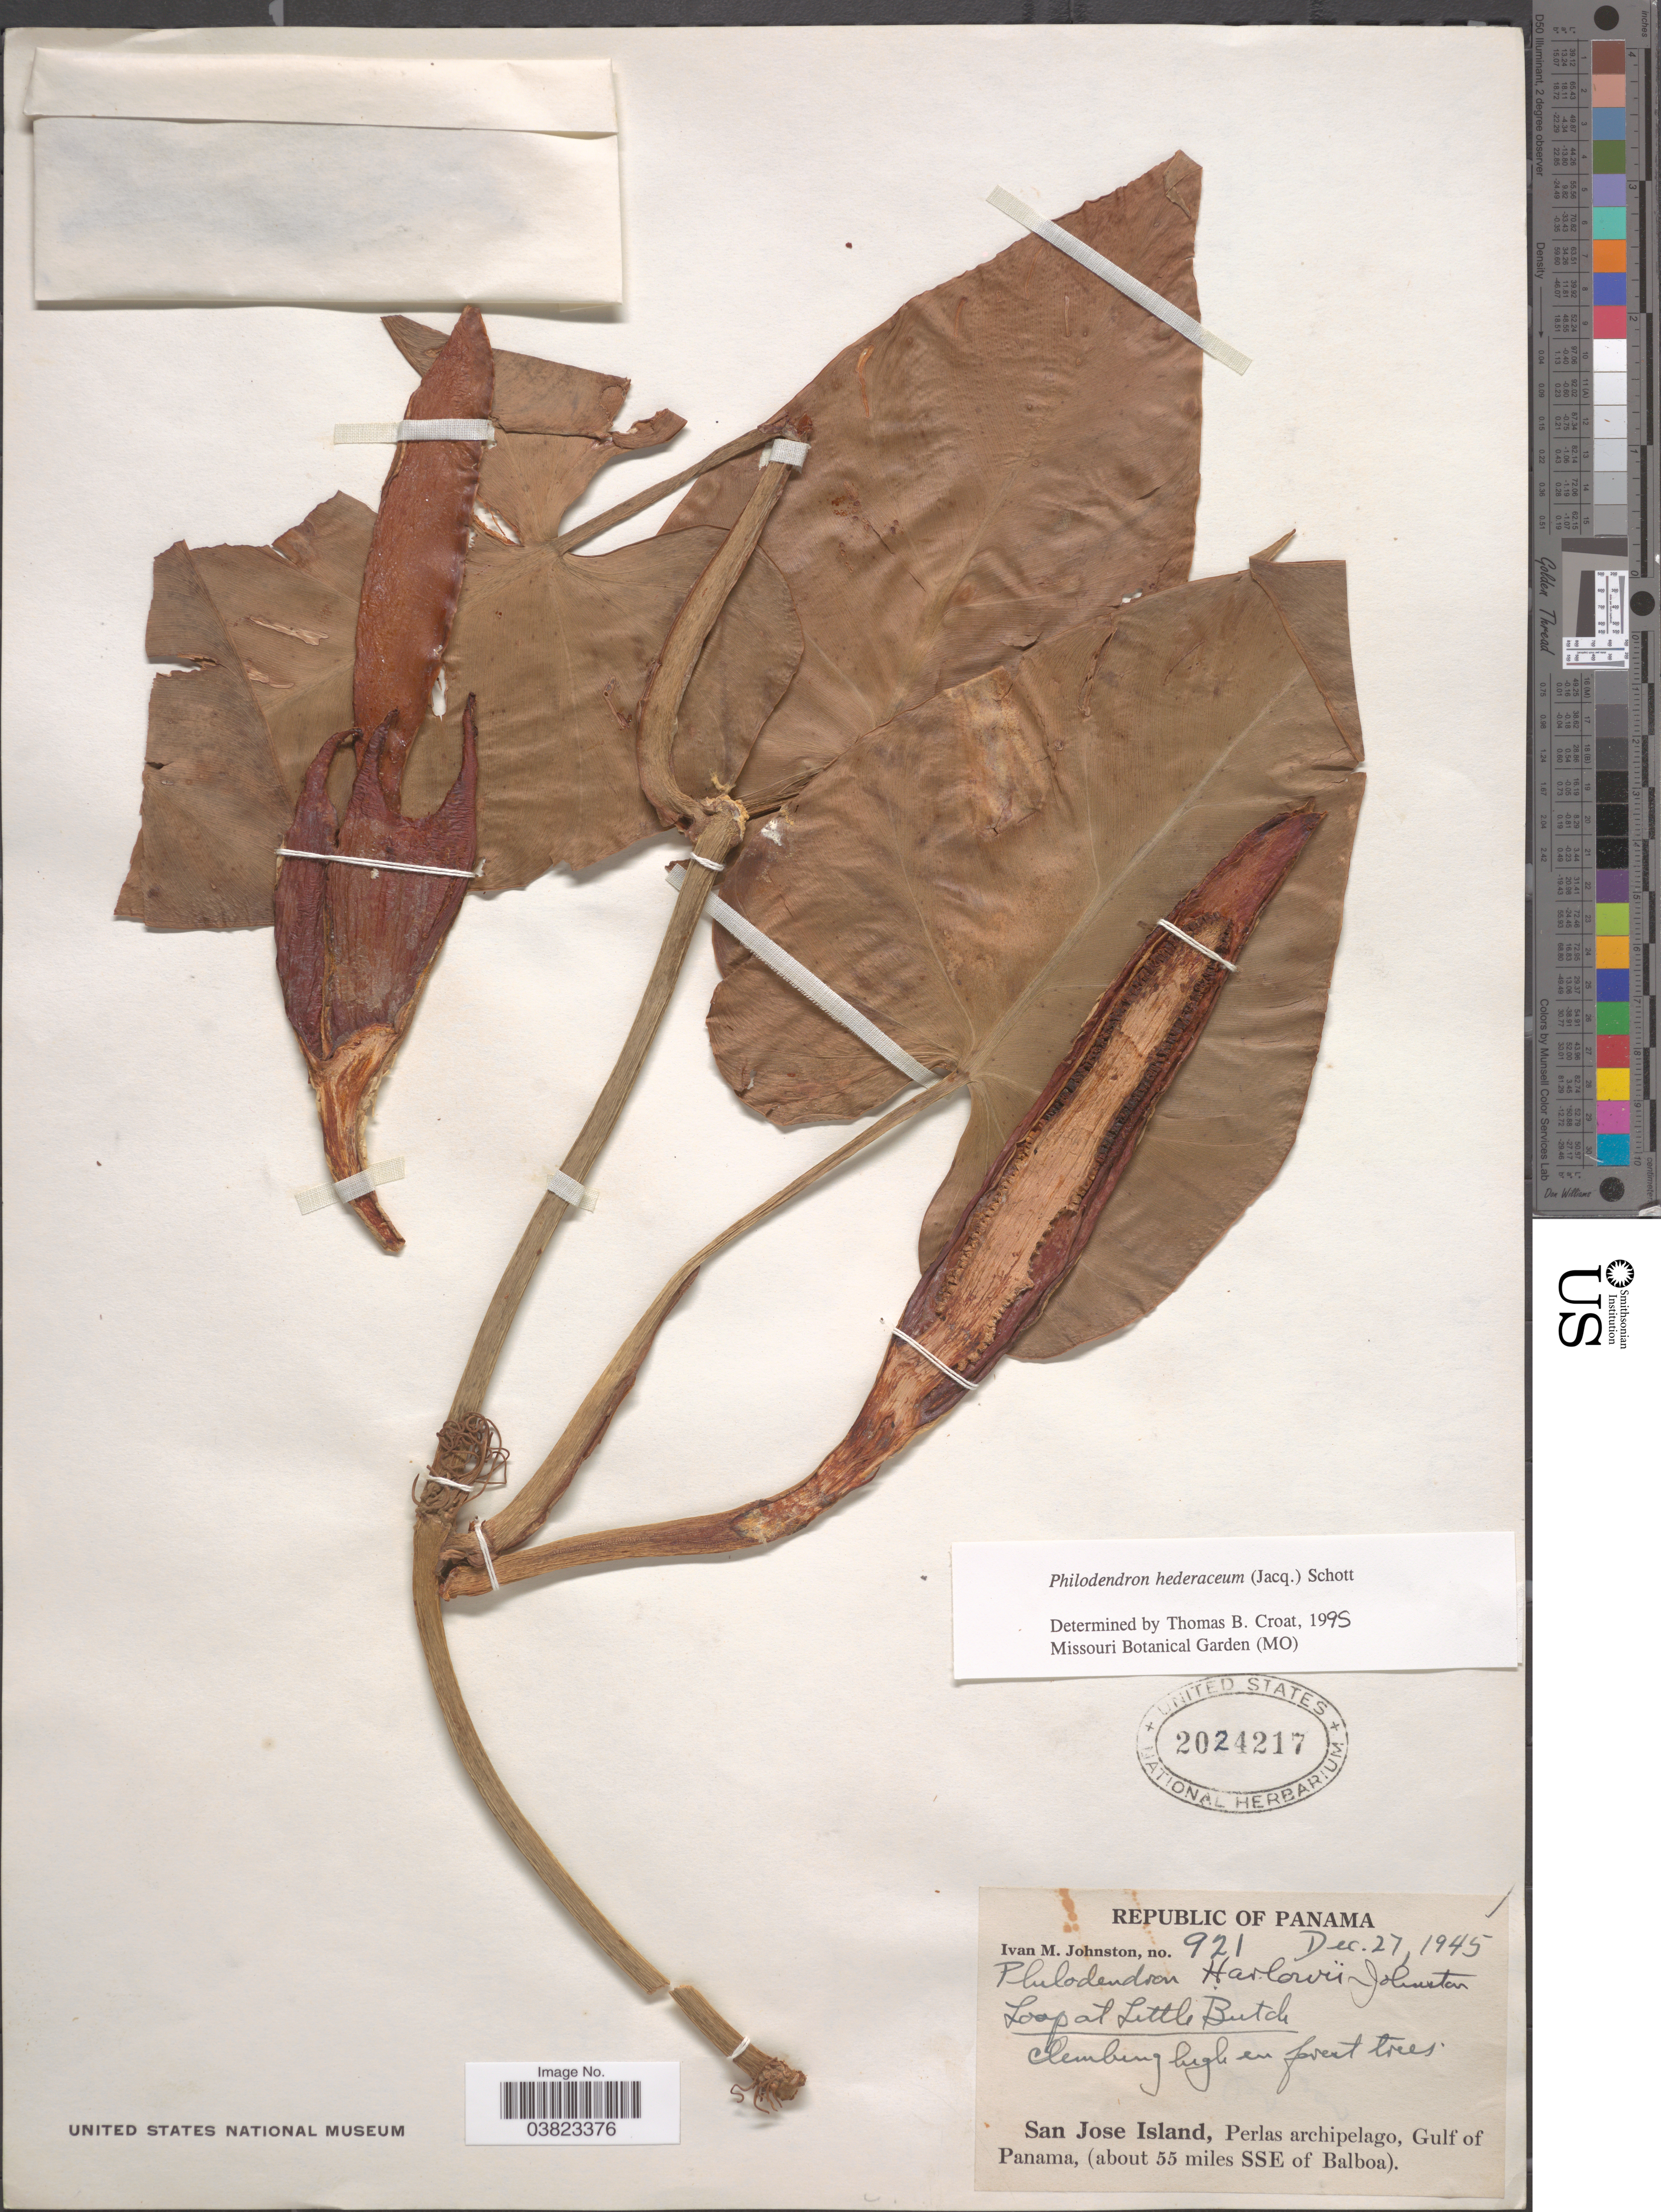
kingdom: Plantae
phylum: Tracheophyta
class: Liliopsida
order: Alismatales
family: Araceae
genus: Philodendron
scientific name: Philodendron hederaceum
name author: (Jacq.) Schott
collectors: I.M. Johnston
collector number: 921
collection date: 1945-12-27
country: Panama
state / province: Panamá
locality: San Jose Island, Perlas archipelago, Gulf of Panama, (about 55 miles SSE of Balboa).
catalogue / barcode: US 2024217